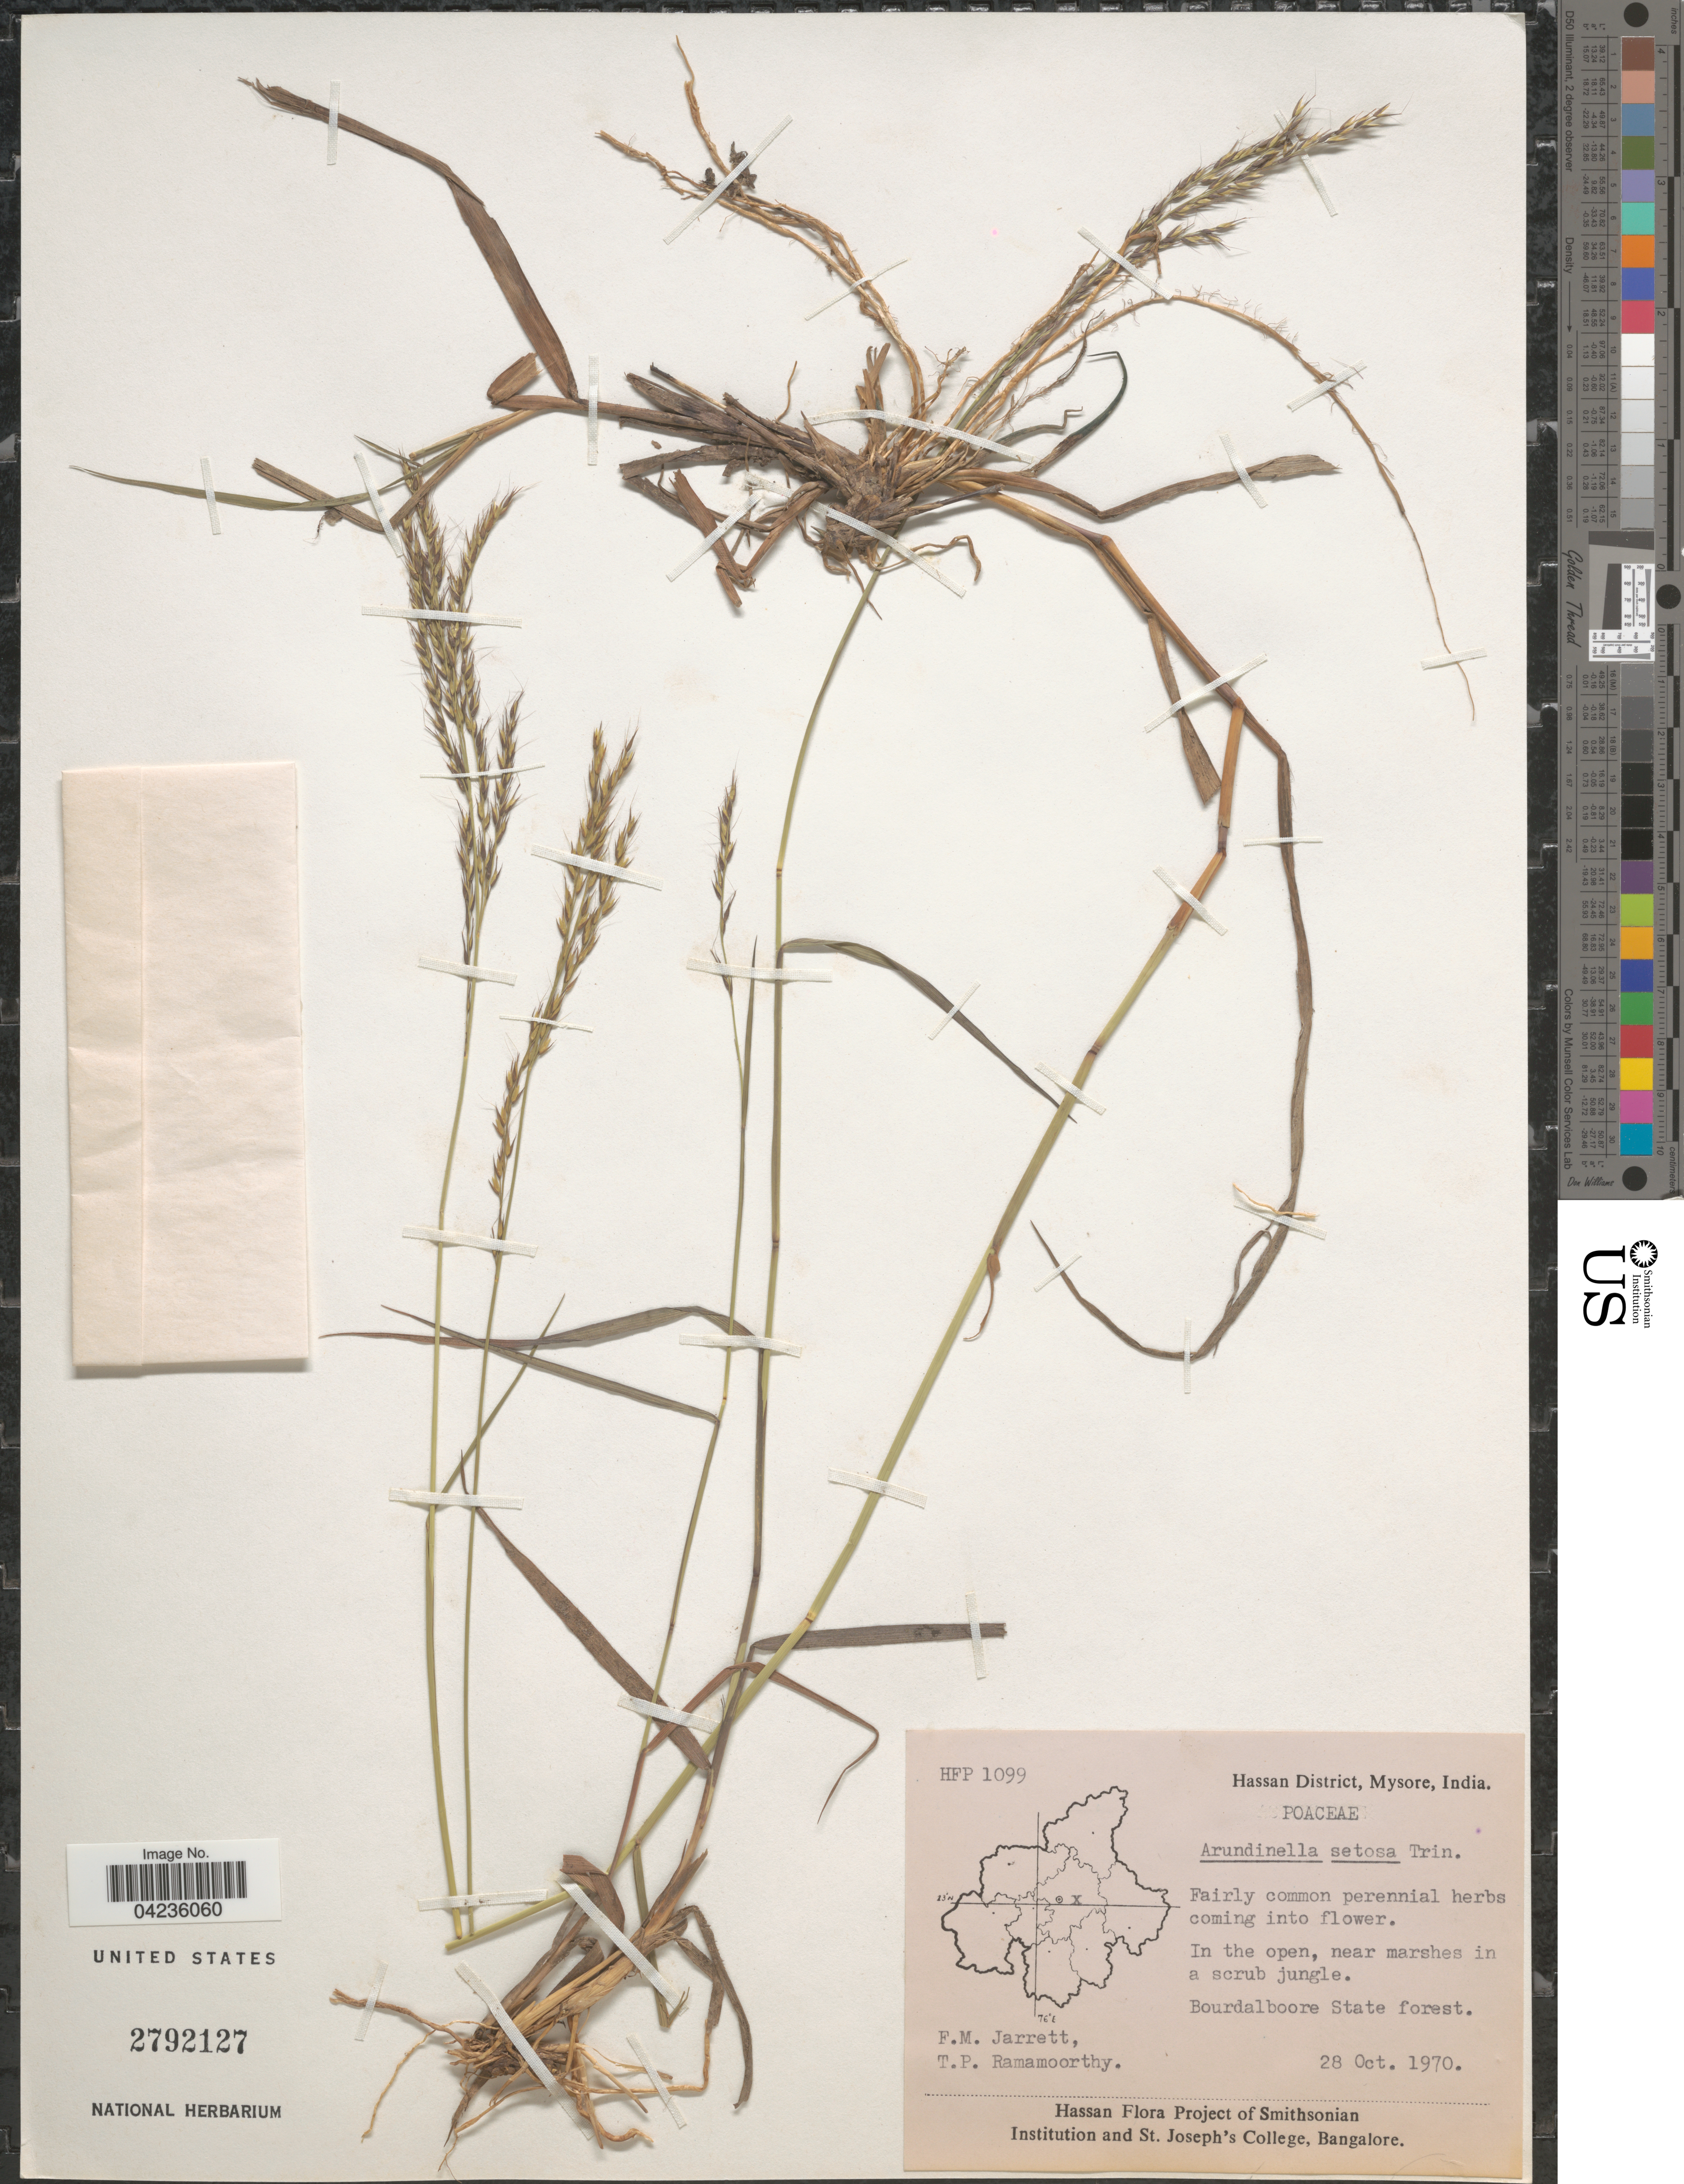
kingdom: Plantae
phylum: Tracheophyta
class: Liliopsida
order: Poales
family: Poaceae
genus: Arundinella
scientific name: Arundinella setosa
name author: Trin.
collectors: F. M. Jarrett & T. P. Ramamoorthy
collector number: HFP1099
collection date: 1970-10-28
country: India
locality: Hassan District, Mysore. Bourdalboore State forest.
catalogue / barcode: US 2792127